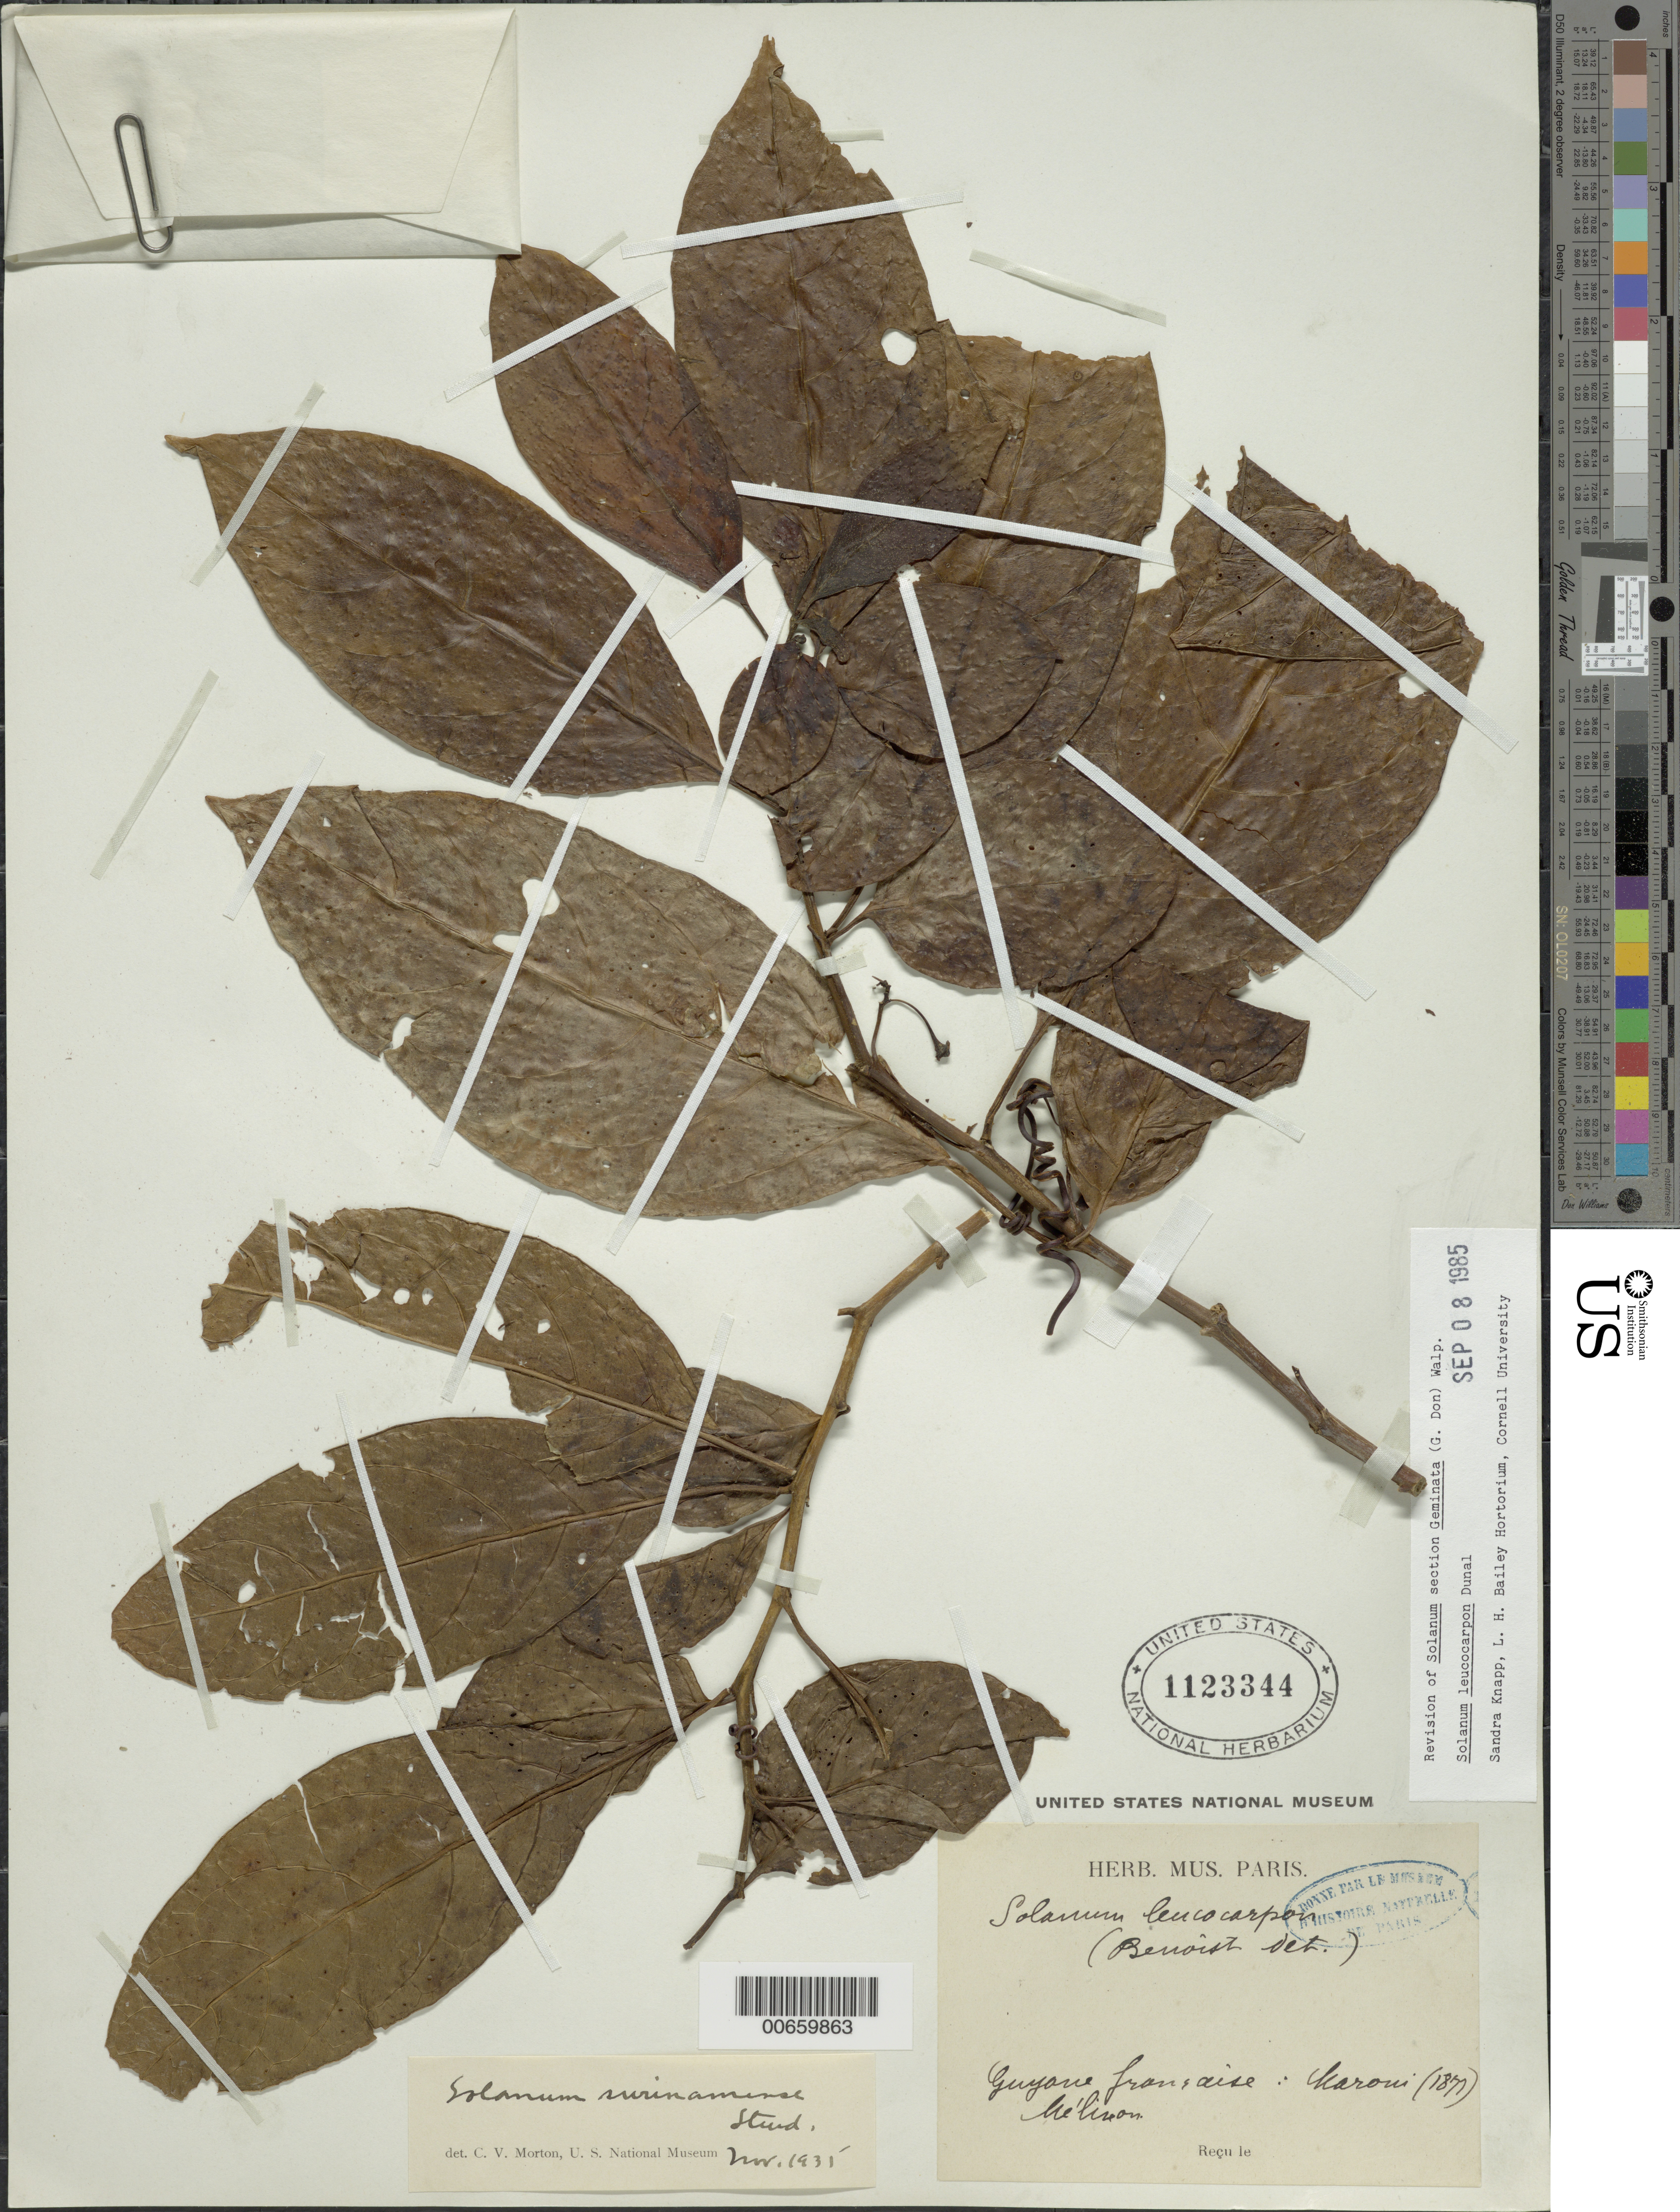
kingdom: Plantae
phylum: Tracheophyta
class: Magnoliopsida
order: Solanales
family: Solanaceae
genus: Solanum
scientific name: Solanum leucocarpon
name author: Dunal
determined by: Knapp, S. D.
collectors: E. Mélinon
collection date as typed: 1877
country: French Guiana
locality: Fleuve Maroni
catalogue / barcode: US 1123344